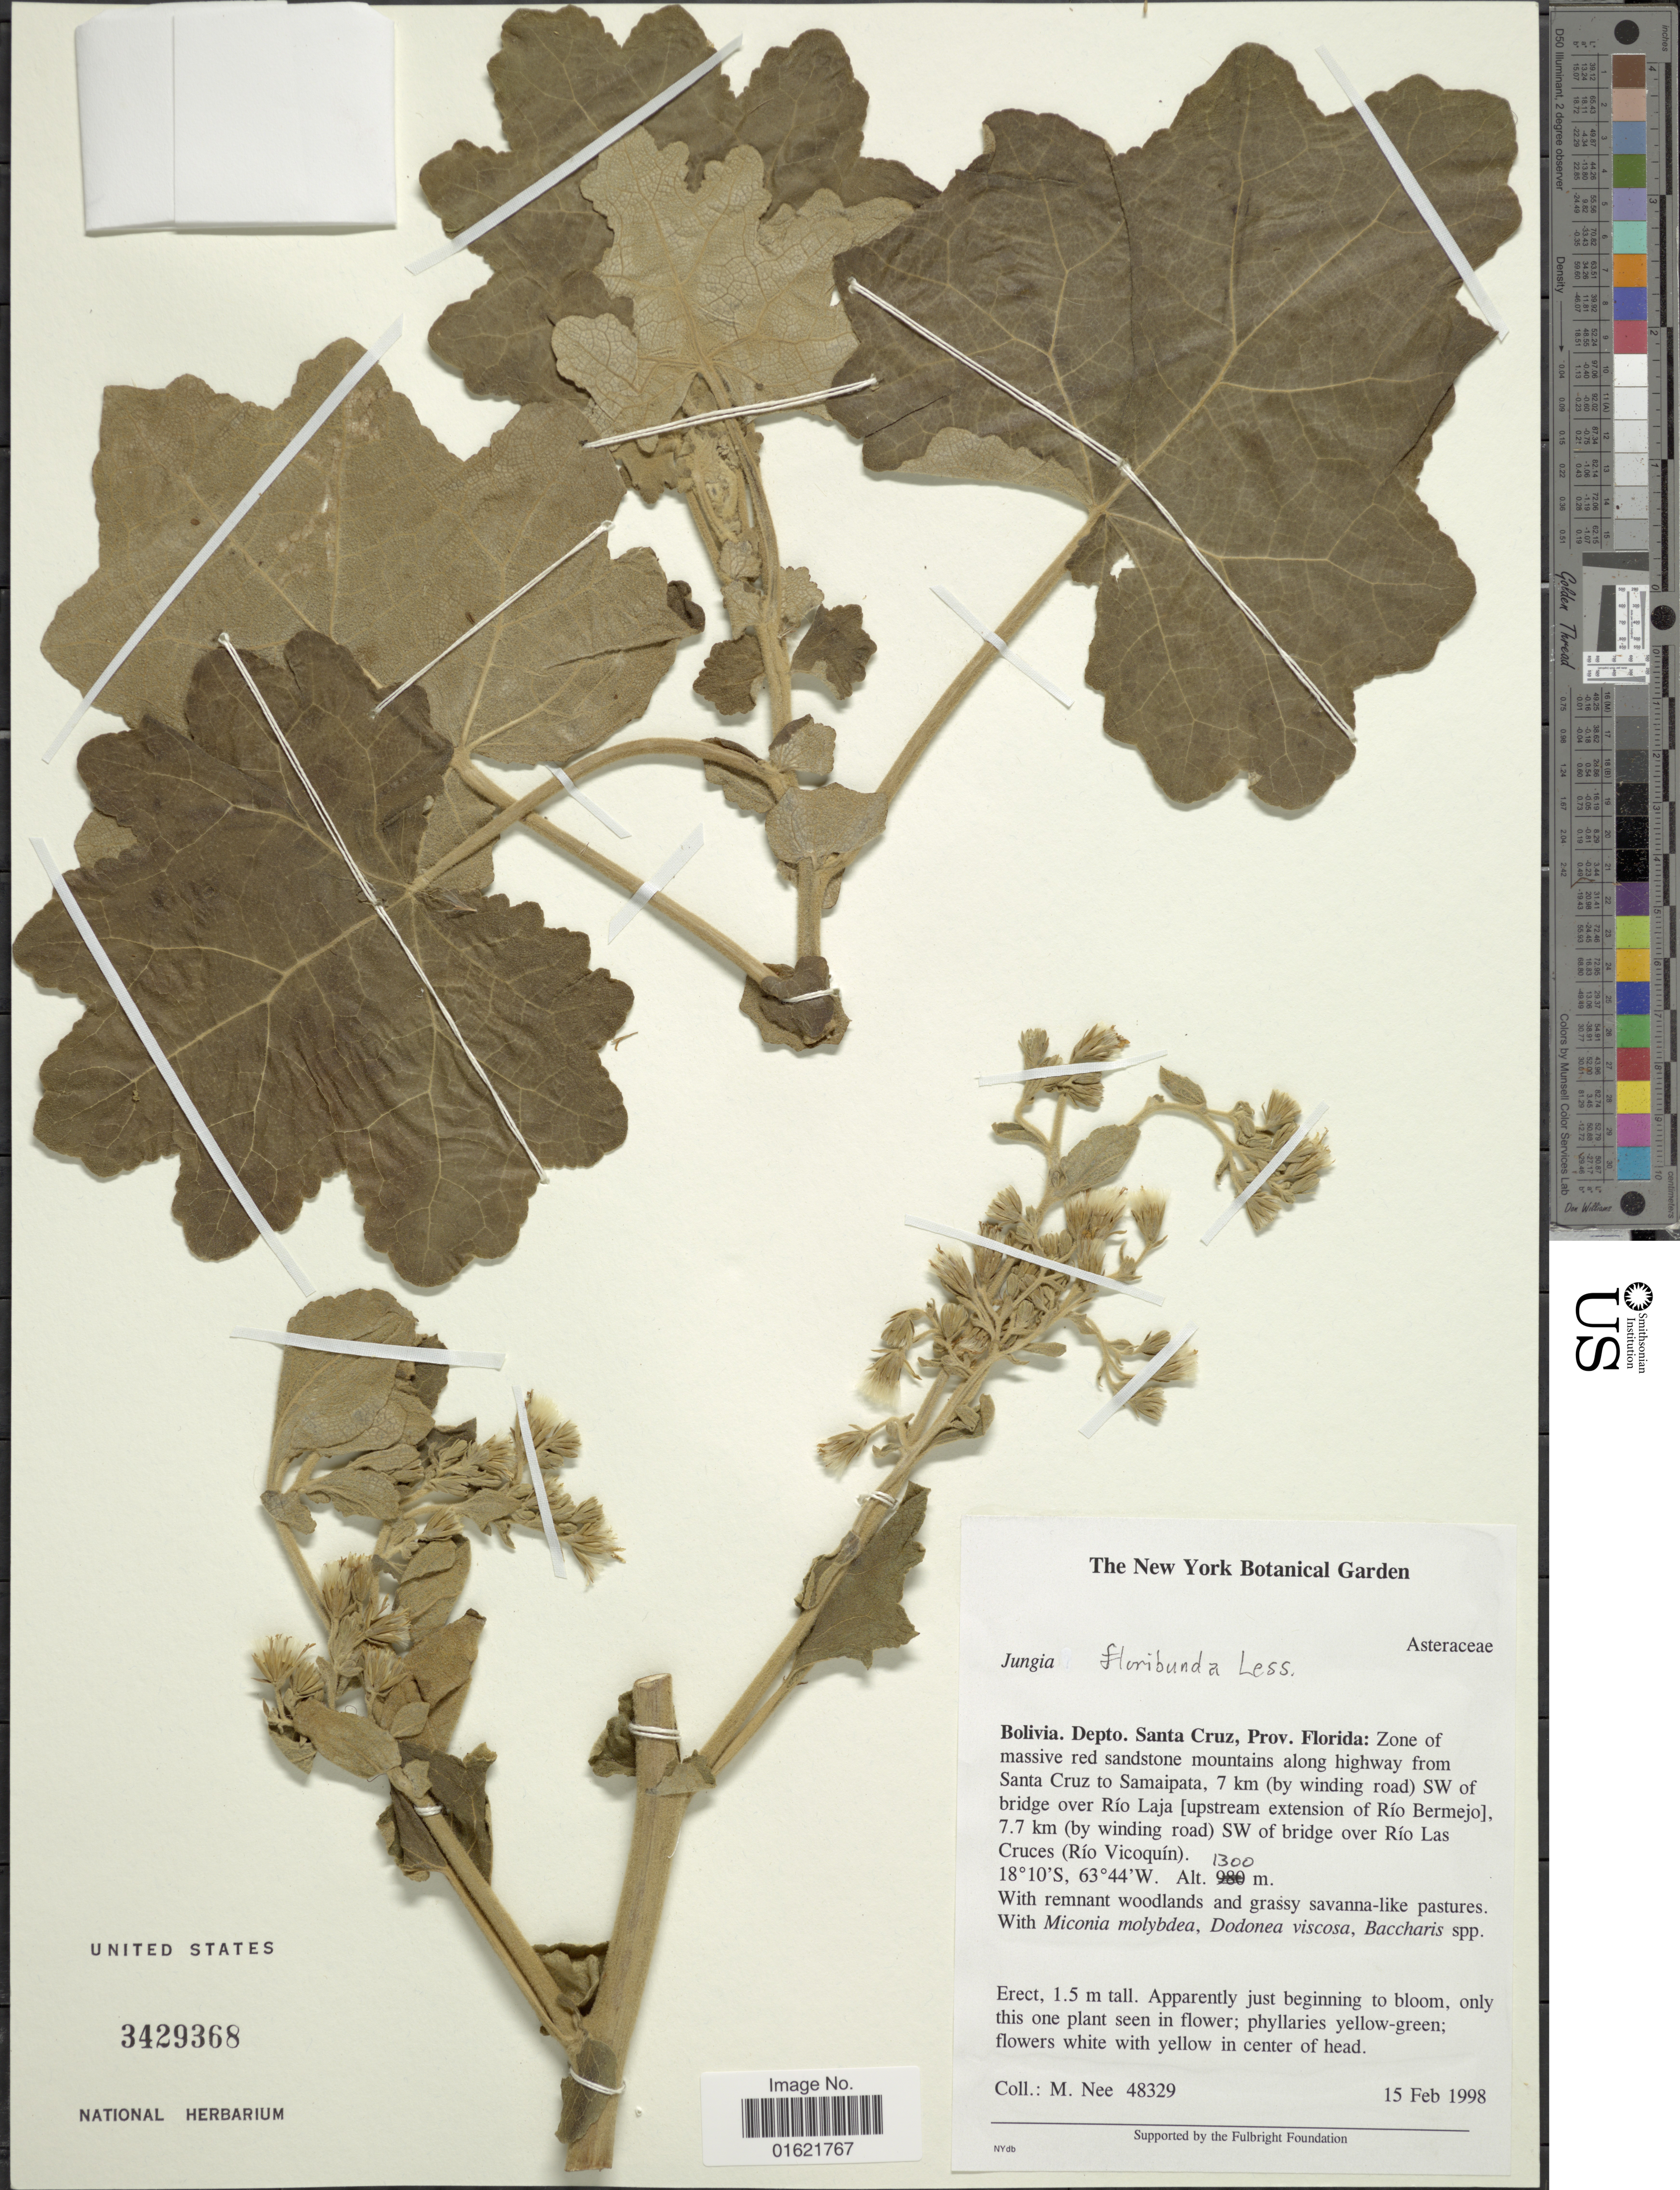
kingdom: Plantae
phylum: Tracheophyta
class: Magnoliopsida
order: Asterales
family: Asteraceae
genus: Jungia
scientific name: Jungia floribunda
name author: Less.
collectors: M. Nee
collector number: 48329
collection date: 1998-02-15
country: Bolivia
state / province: Santa Cruz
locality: Prov. Florida: Zone of massive red sandstone mountains along highway from Santa Cruz to Samaipata, 7 km (by winding road) SW of bridge over Rio Laja (upstream extension of Rio Bermejo), 7.7 km (by winding road ) SW bridge of over Rio Las Cruces (Rio Vicoquin)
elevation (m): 1300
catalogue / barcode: US 3429368